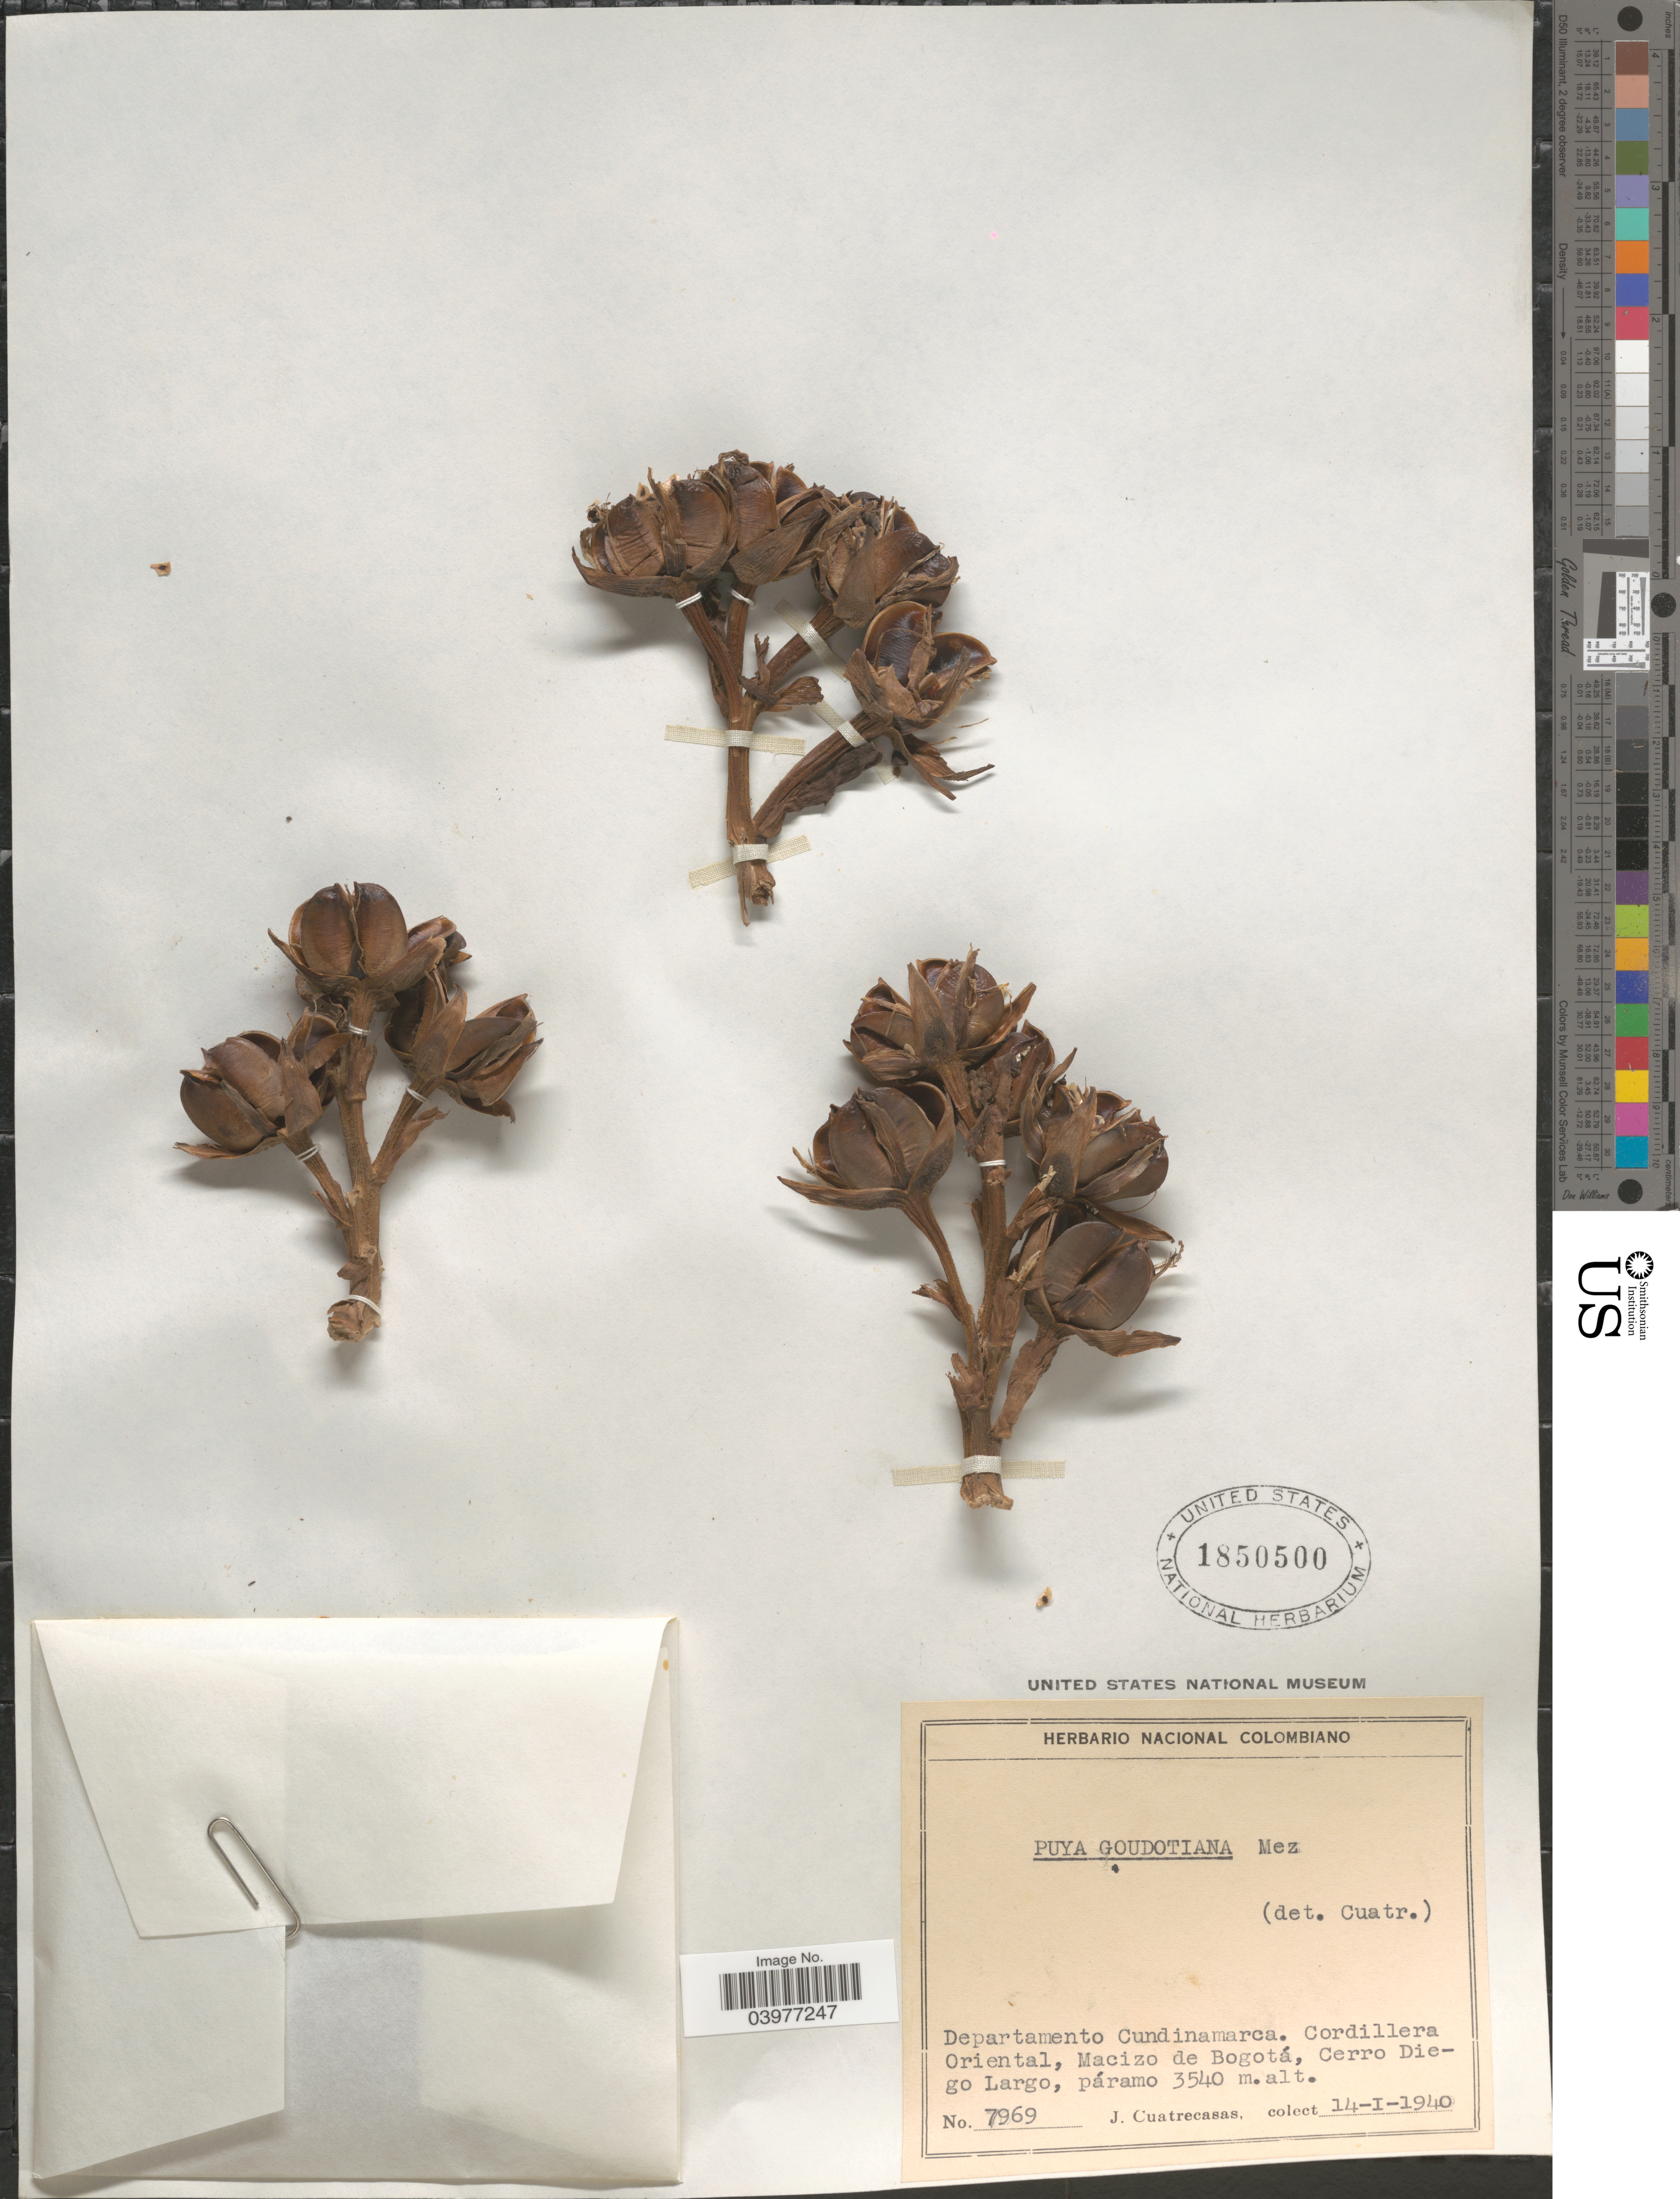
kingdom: Plantae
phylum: Tracheophyta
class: Liliopsida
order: Poales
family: Bromeliaceae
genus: Puya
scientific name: Puya goudotiana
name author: Mez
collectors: J. Cuatrecasas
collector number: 7969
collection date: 1940-01-14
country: Colombia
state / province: Cundinamarca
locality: Departamento Cundinamarca. Cordillera Oriental, Macizo de Bogotá, Cerro Diego Largo.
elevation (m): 3540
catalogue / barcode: US 1850500